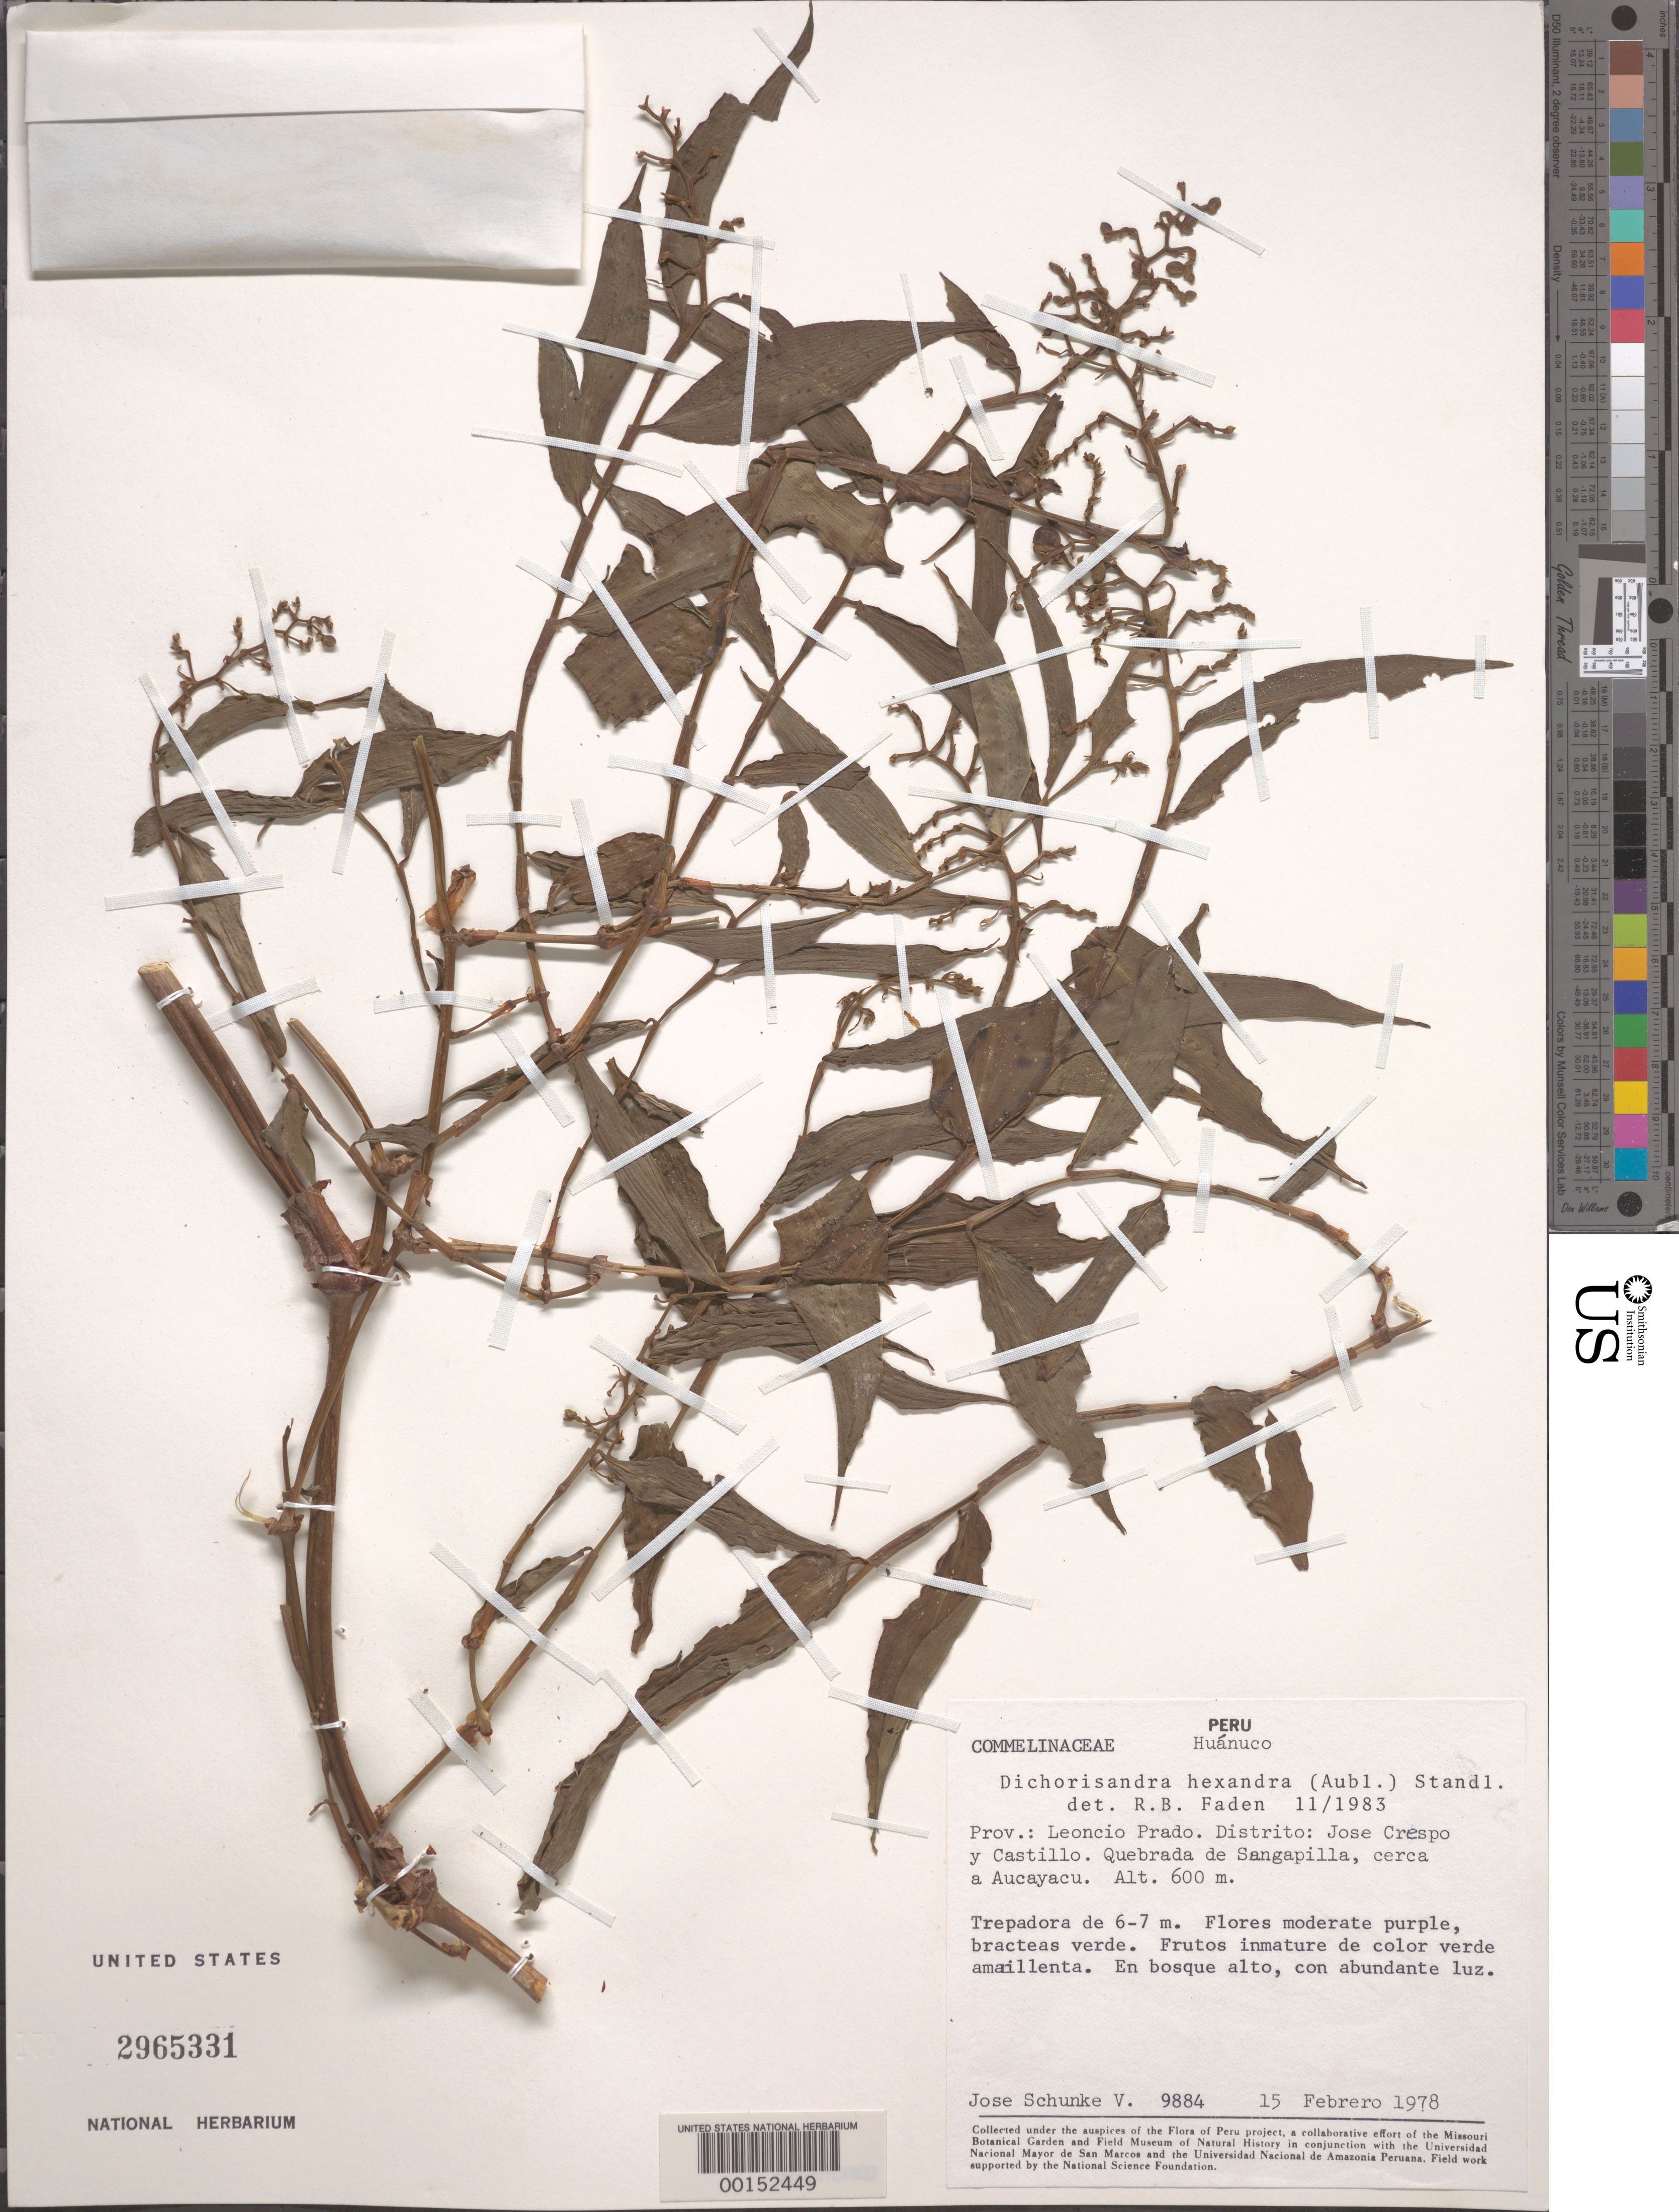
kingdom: Plantae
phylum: Tracheophyta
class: Liliopsida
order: Commelinales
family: Commelinaceae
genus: Dichorisandra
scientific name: Dichorisandra hexandra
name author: (Aubl.) Standl.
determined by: Faden, Robert B., (US), Smithsonian Institution - National Museum of Natural History (UNITED STATES)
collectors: J. Schunke Vigo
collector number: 9884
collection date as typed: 15 Feb 1978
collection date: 1978-02-15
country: Peru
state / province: Huánuco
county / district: Leoncio Prado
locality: José Crespo, Quebrada de Sangapilla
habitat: Low forest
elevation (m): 600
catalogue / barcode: US 2965331